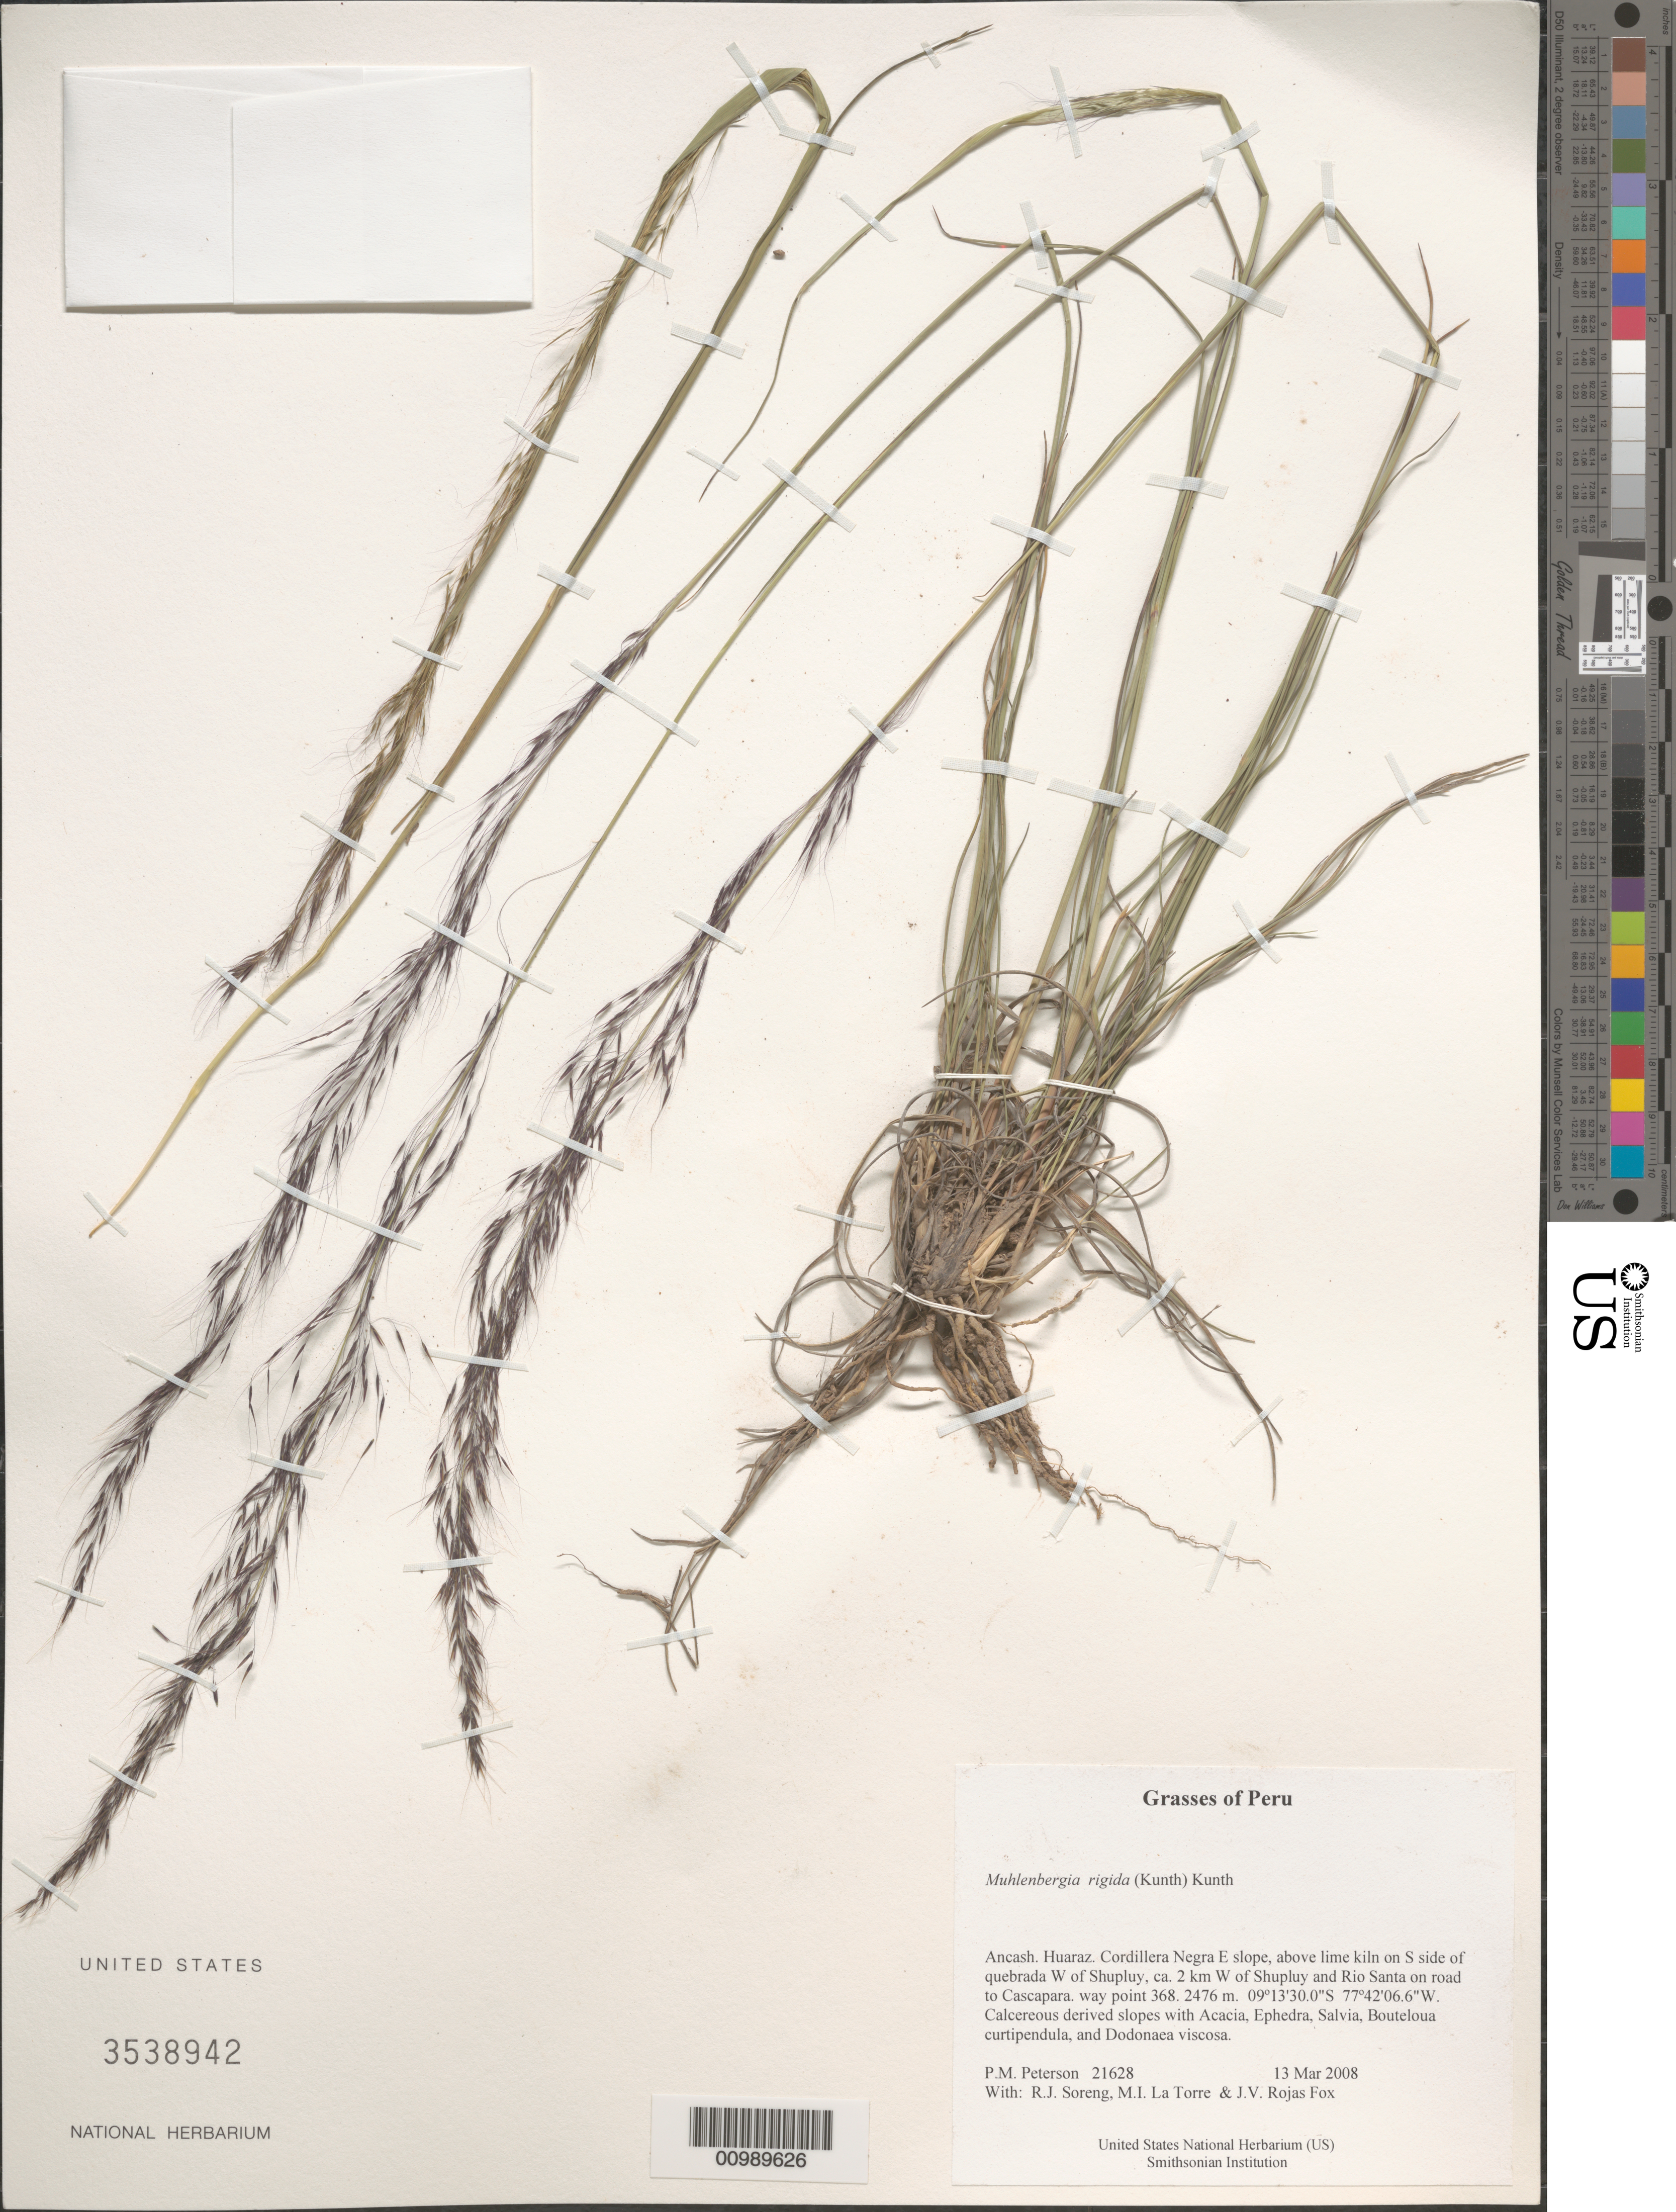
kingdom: Plantae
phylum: Tracheophyta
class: Liliopsida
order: Poales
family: Poaceae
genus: Muhlenbergia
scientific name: Muhlenbergia rigida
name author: (Kunth) Kunth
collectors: P. M. Peterson, R. J. Soreng, M. Torre & J. Rojas Fox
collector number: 21628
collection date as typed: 13 Mar 2008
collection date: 2008-03-13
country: Peru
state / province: Ancash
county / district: Huaraz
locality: Cordillera Negra E slope, above lime kiln on S side of quebrada W of Shupluy, ca. 2 km W of Shupluy and Rio Santa on road to Cascapara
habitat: Calcereous derived slopes with Acacia, Ephedra, Salvia, Bouteloua curtipendula, and Dodonaea viscosa.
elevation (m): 2476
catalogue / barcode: US 3538942